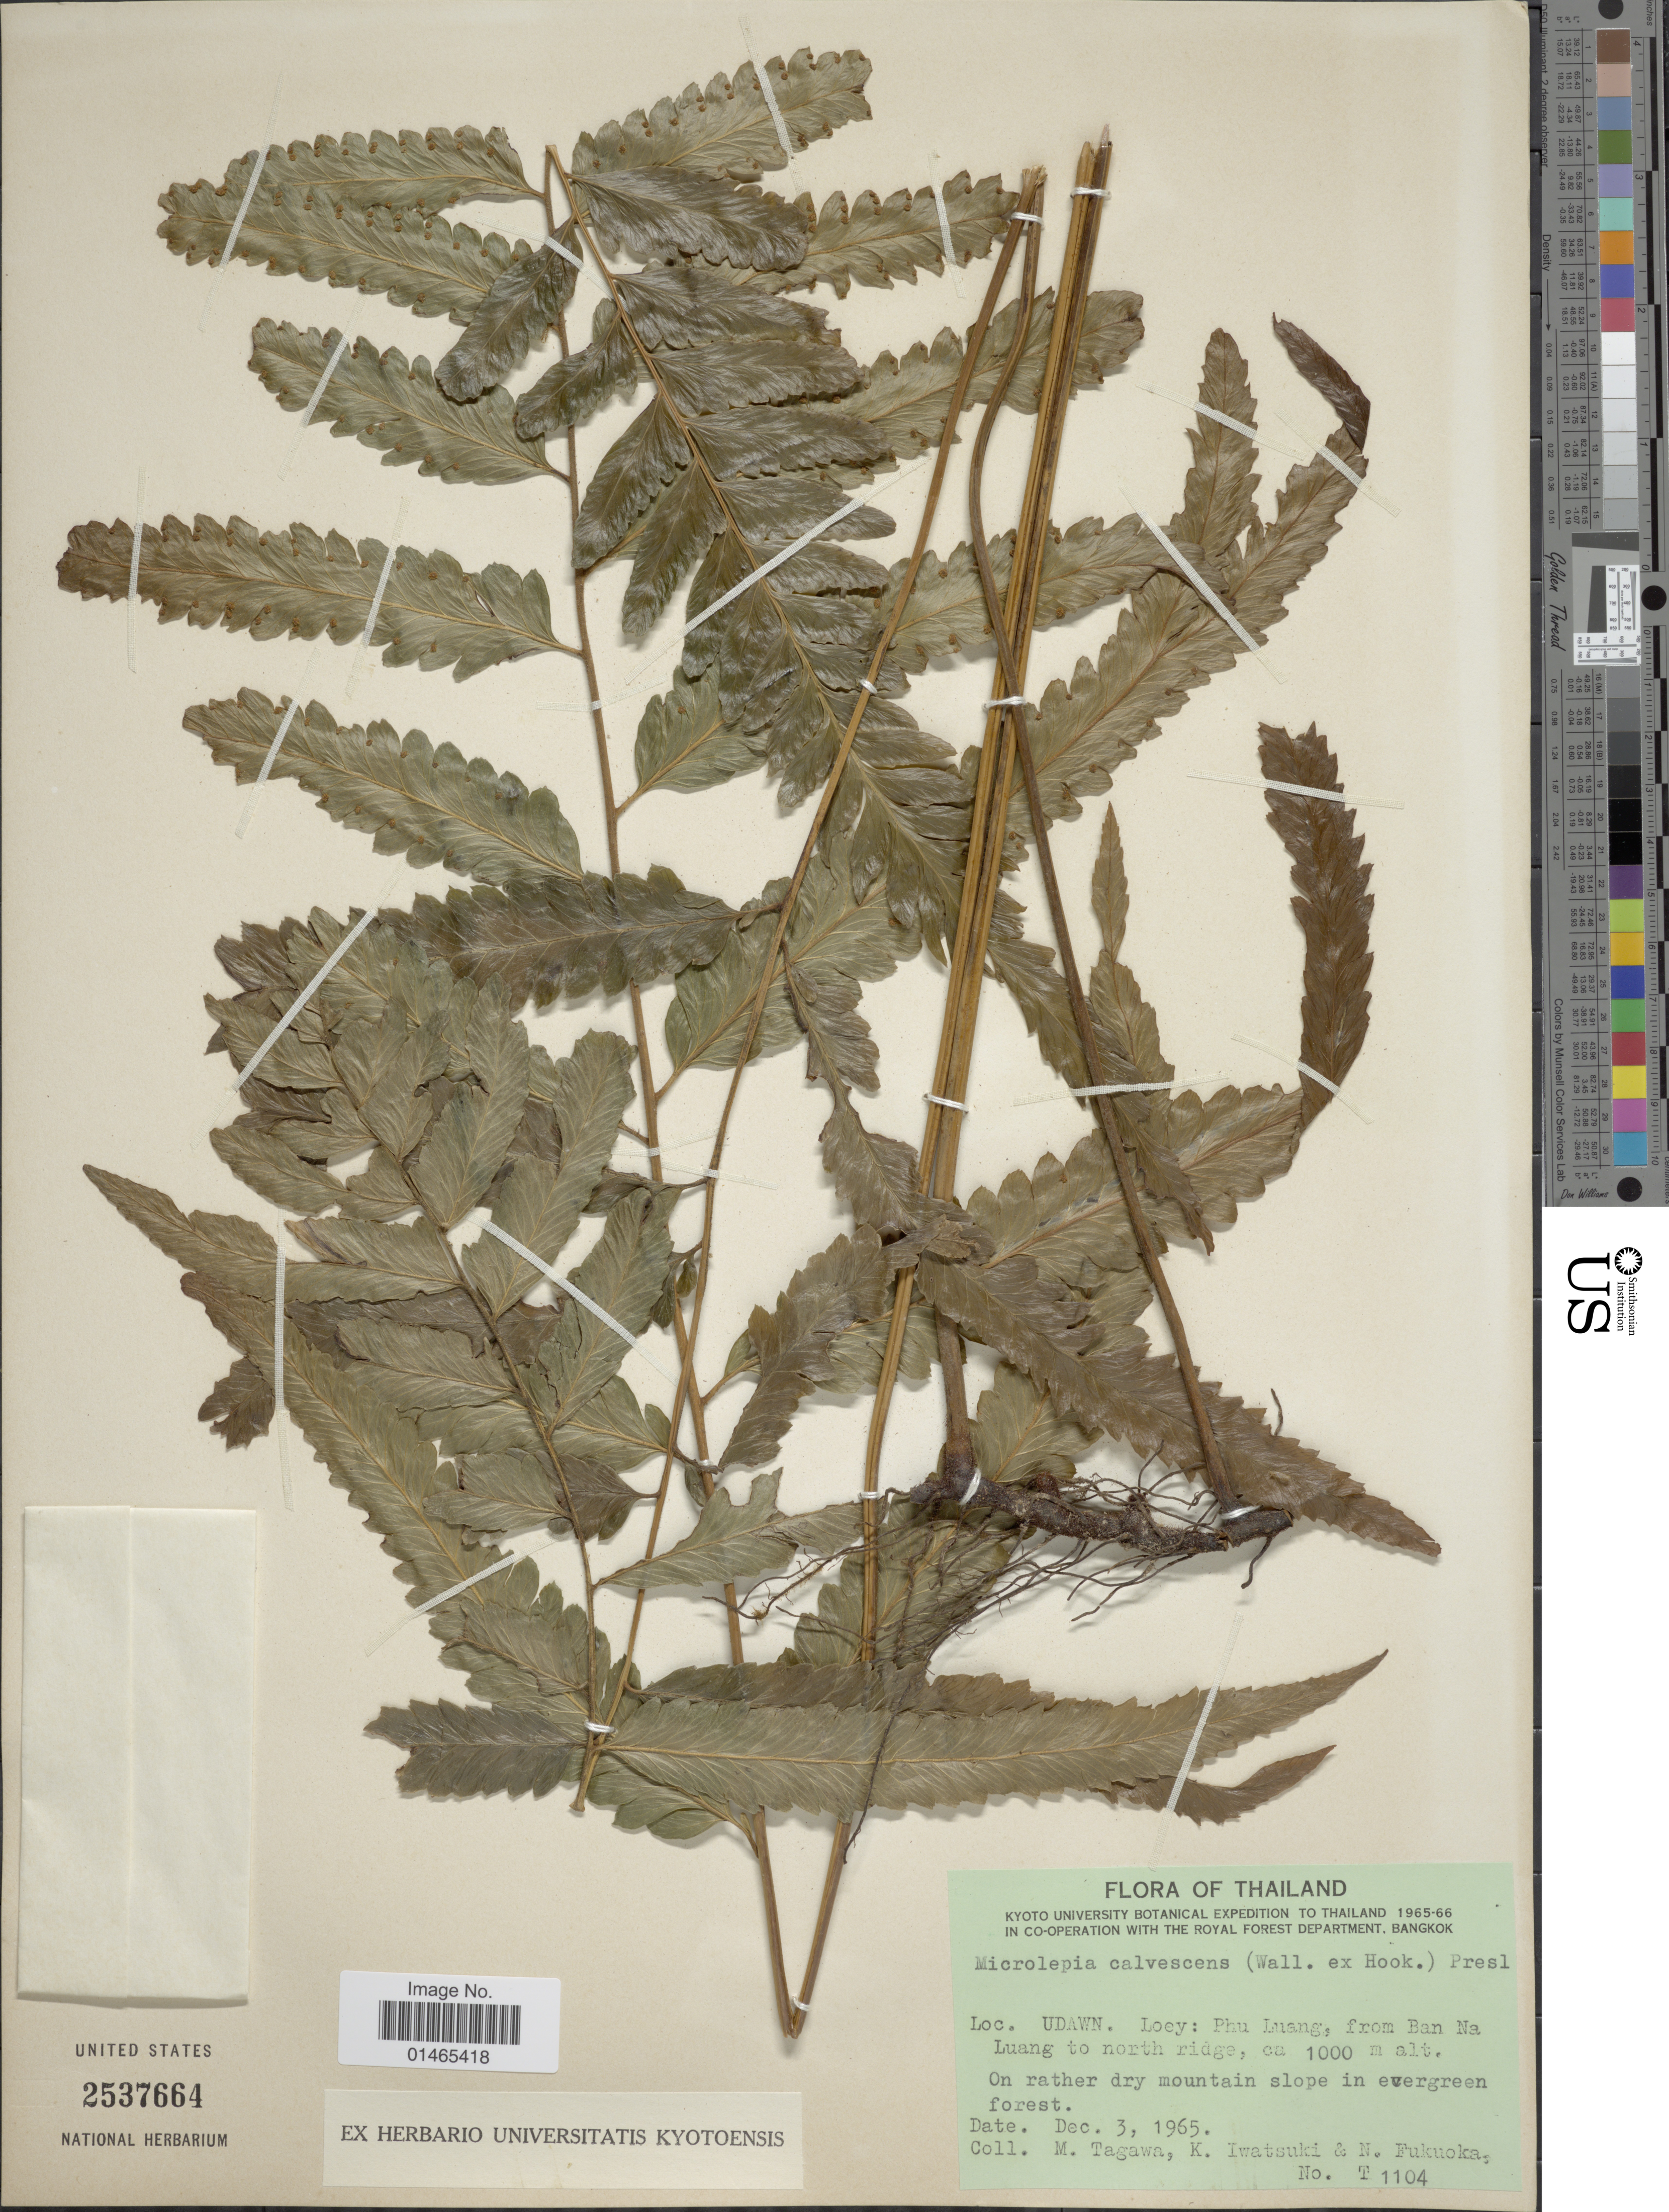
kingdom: Plantae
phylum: Tracheophyta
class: Polypodiopsida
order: Polypodiales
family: Dennstaedtiaceae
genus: Microlepia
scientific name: Microlepia calvescens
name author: (Wall. ex Hook.) C. Presl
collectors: M. Tagawa, K. Iwatsuki & N. Fukuoka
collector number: T1104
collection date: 1965-12-03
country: Thailand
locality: Udawn, Loey: Phu Luang, from Ban Na Luang to north ridge [interpreted]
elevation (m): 1000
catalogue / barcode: US 2537664